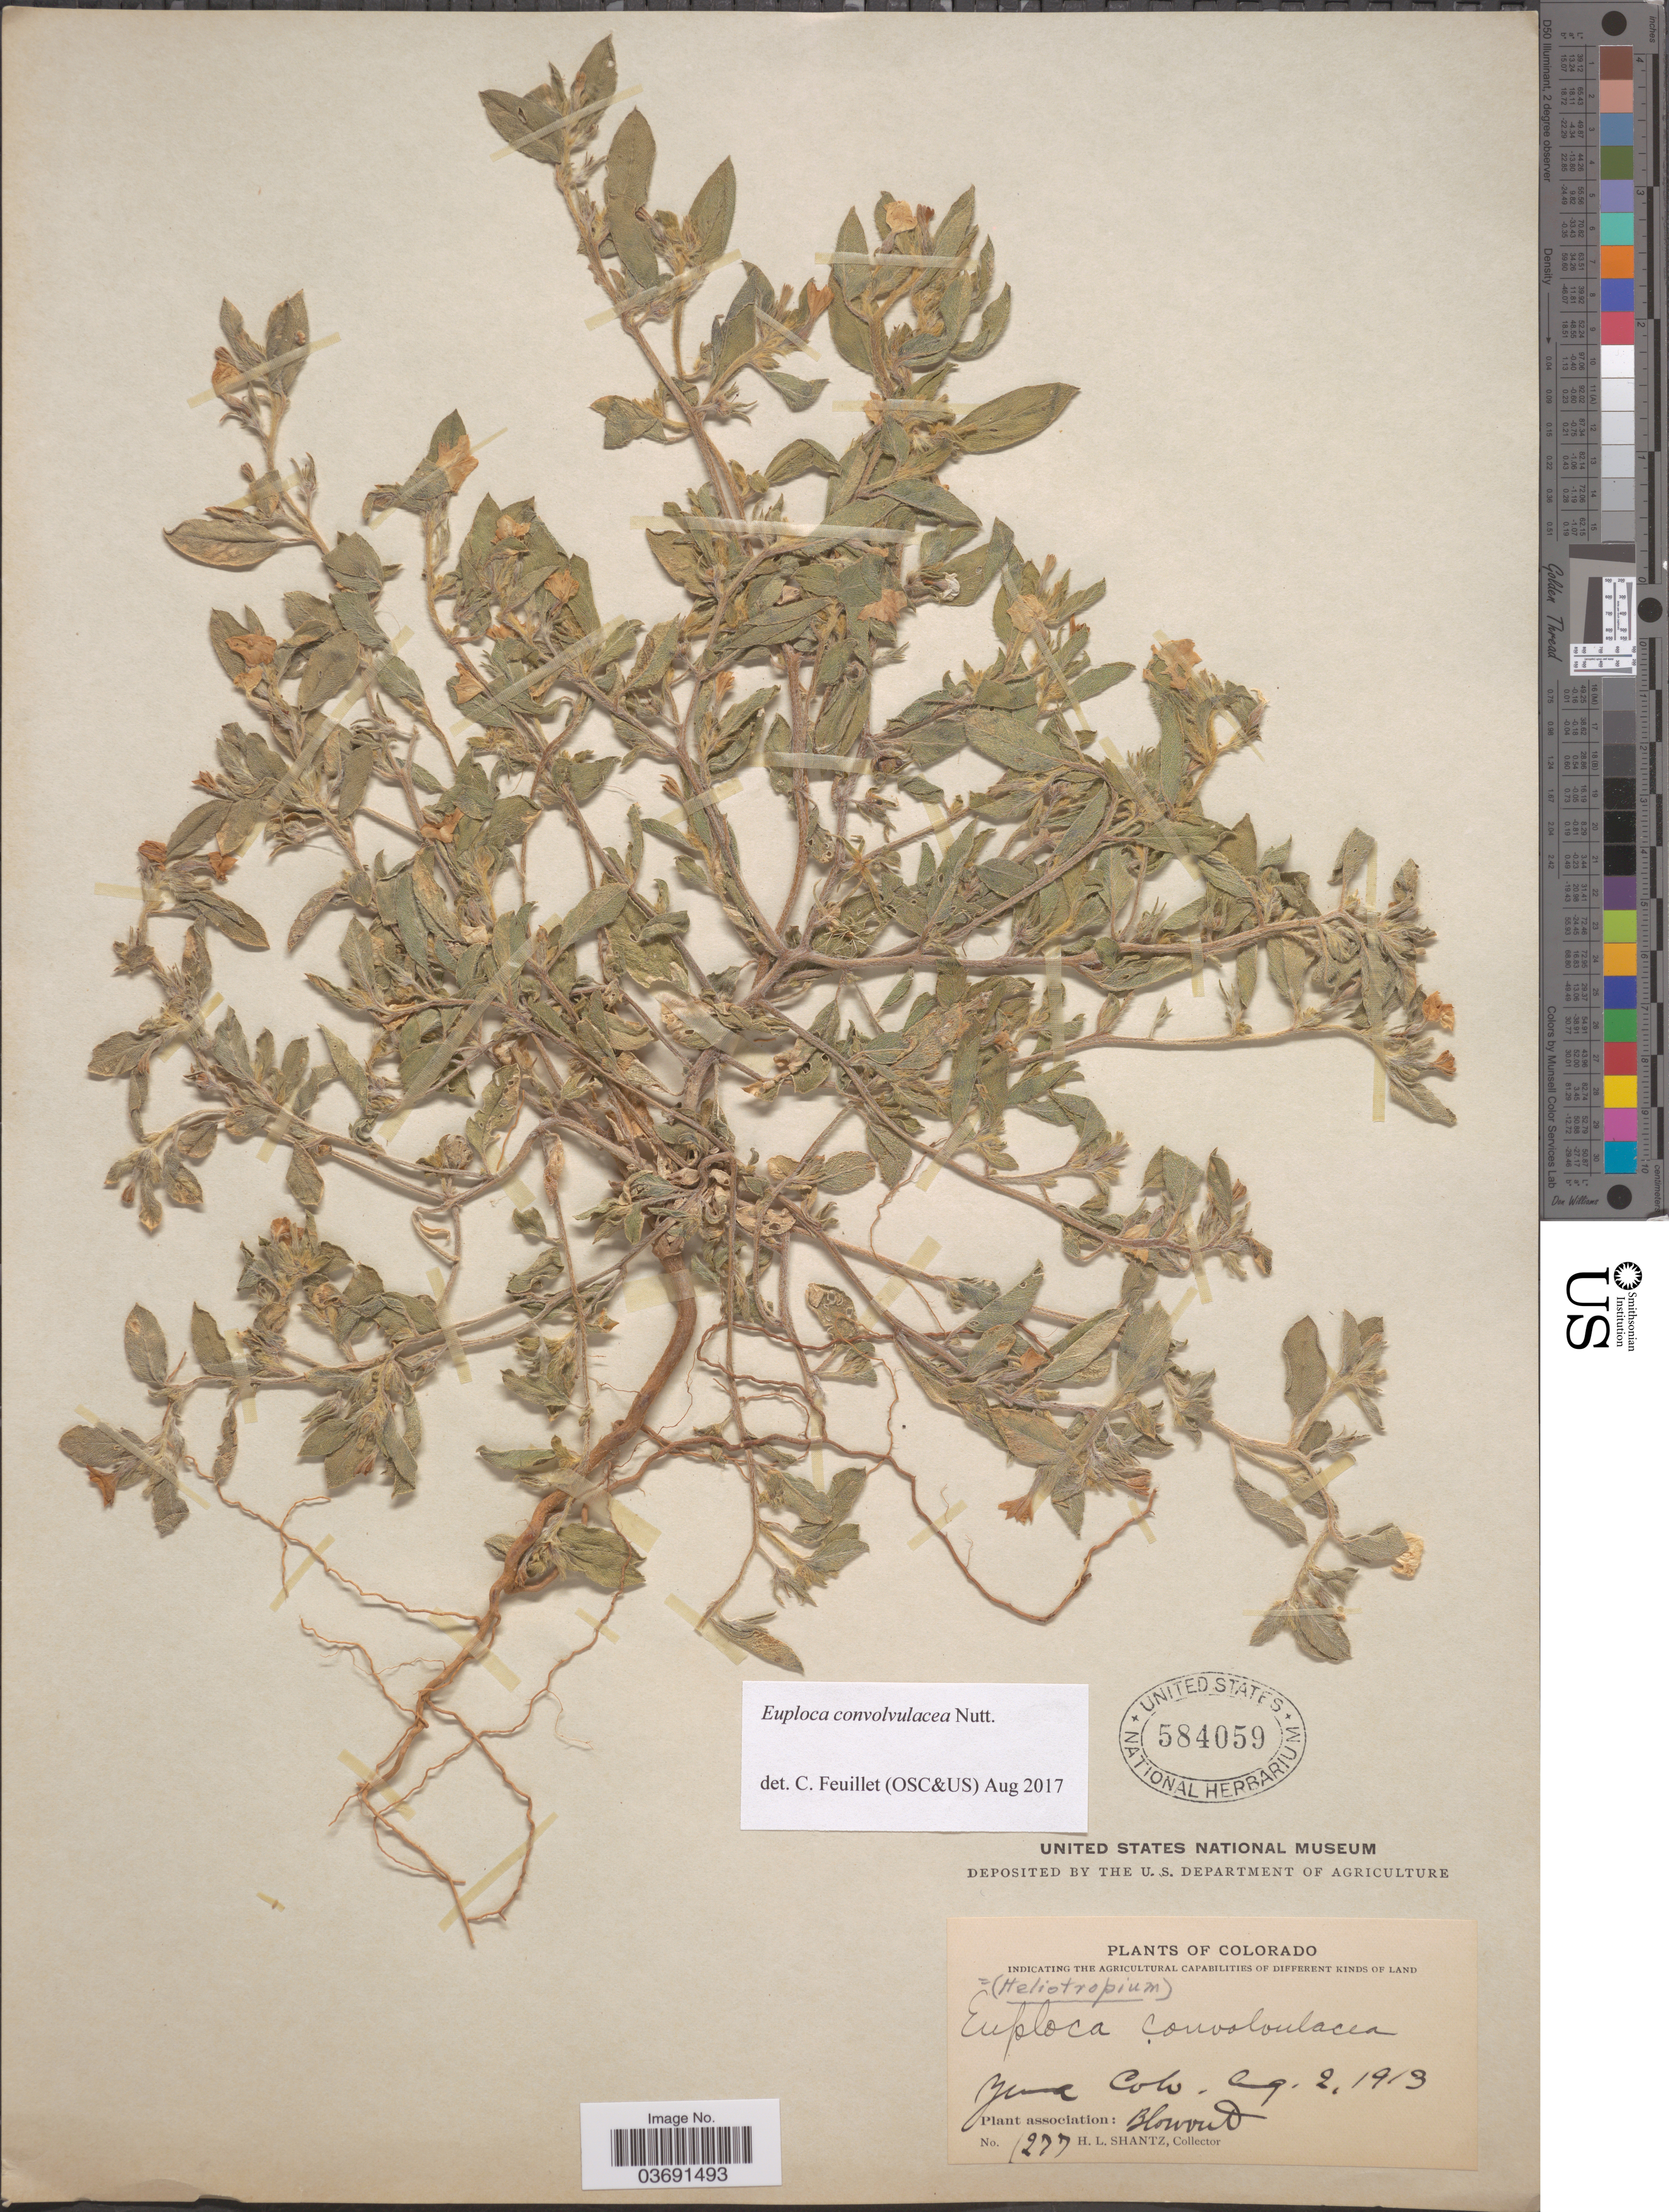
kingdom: Plantae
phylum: Tracheophyta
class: Magnoliopsida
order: Boraginales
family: Heliotropiaceae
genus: Euploca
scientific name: Euploca convolvulacea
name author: Nutt.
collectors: H. Shantz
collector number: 1277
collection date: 1913-08-02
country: United States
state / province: Colorado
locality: Yuma.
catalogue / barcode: US 584059